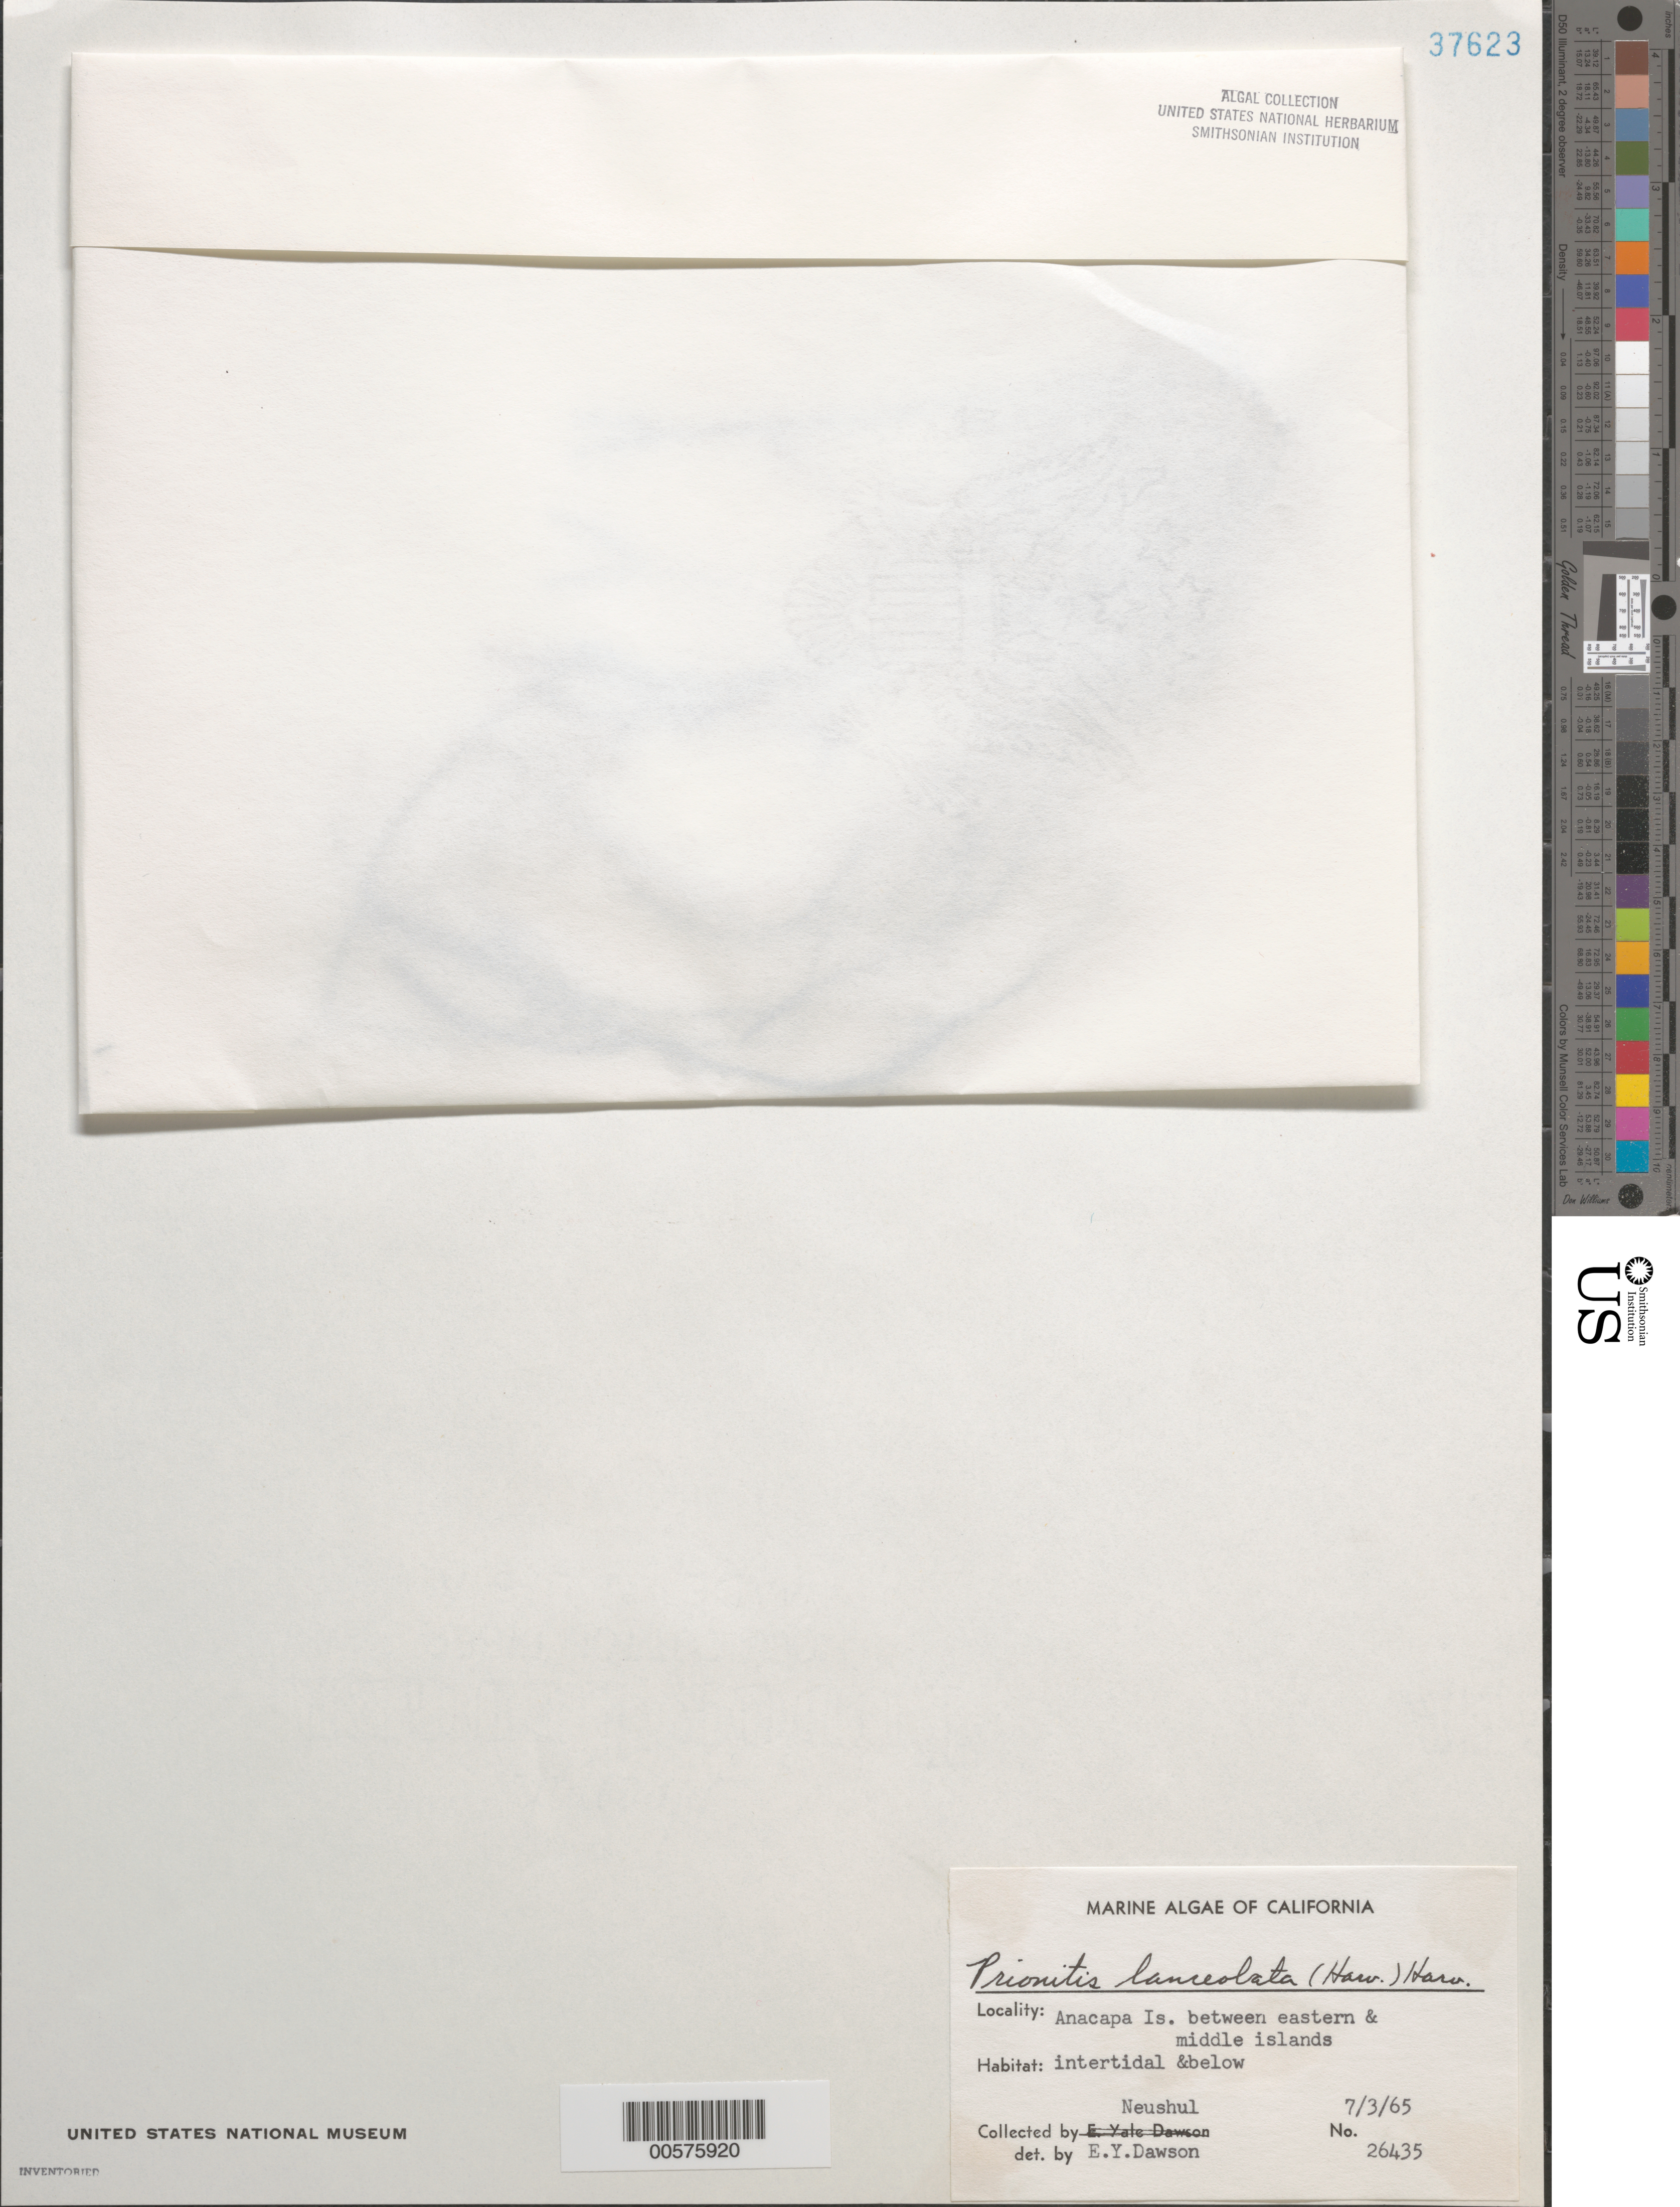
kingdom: Plantae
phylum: Rhodophyta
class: Florideophyceae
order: Cryptonemiales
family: Cryptonemiaceae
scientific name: Prionitis lanceolata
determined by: Dawson, E. Y.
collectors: M. Neushul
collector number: EYD 26435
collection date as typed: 03 Jul 1965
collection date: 1965-07-03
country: United States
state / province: California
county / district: Ventura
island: Anacapa Island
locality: Between easten and middle islands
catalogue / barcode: US 37623